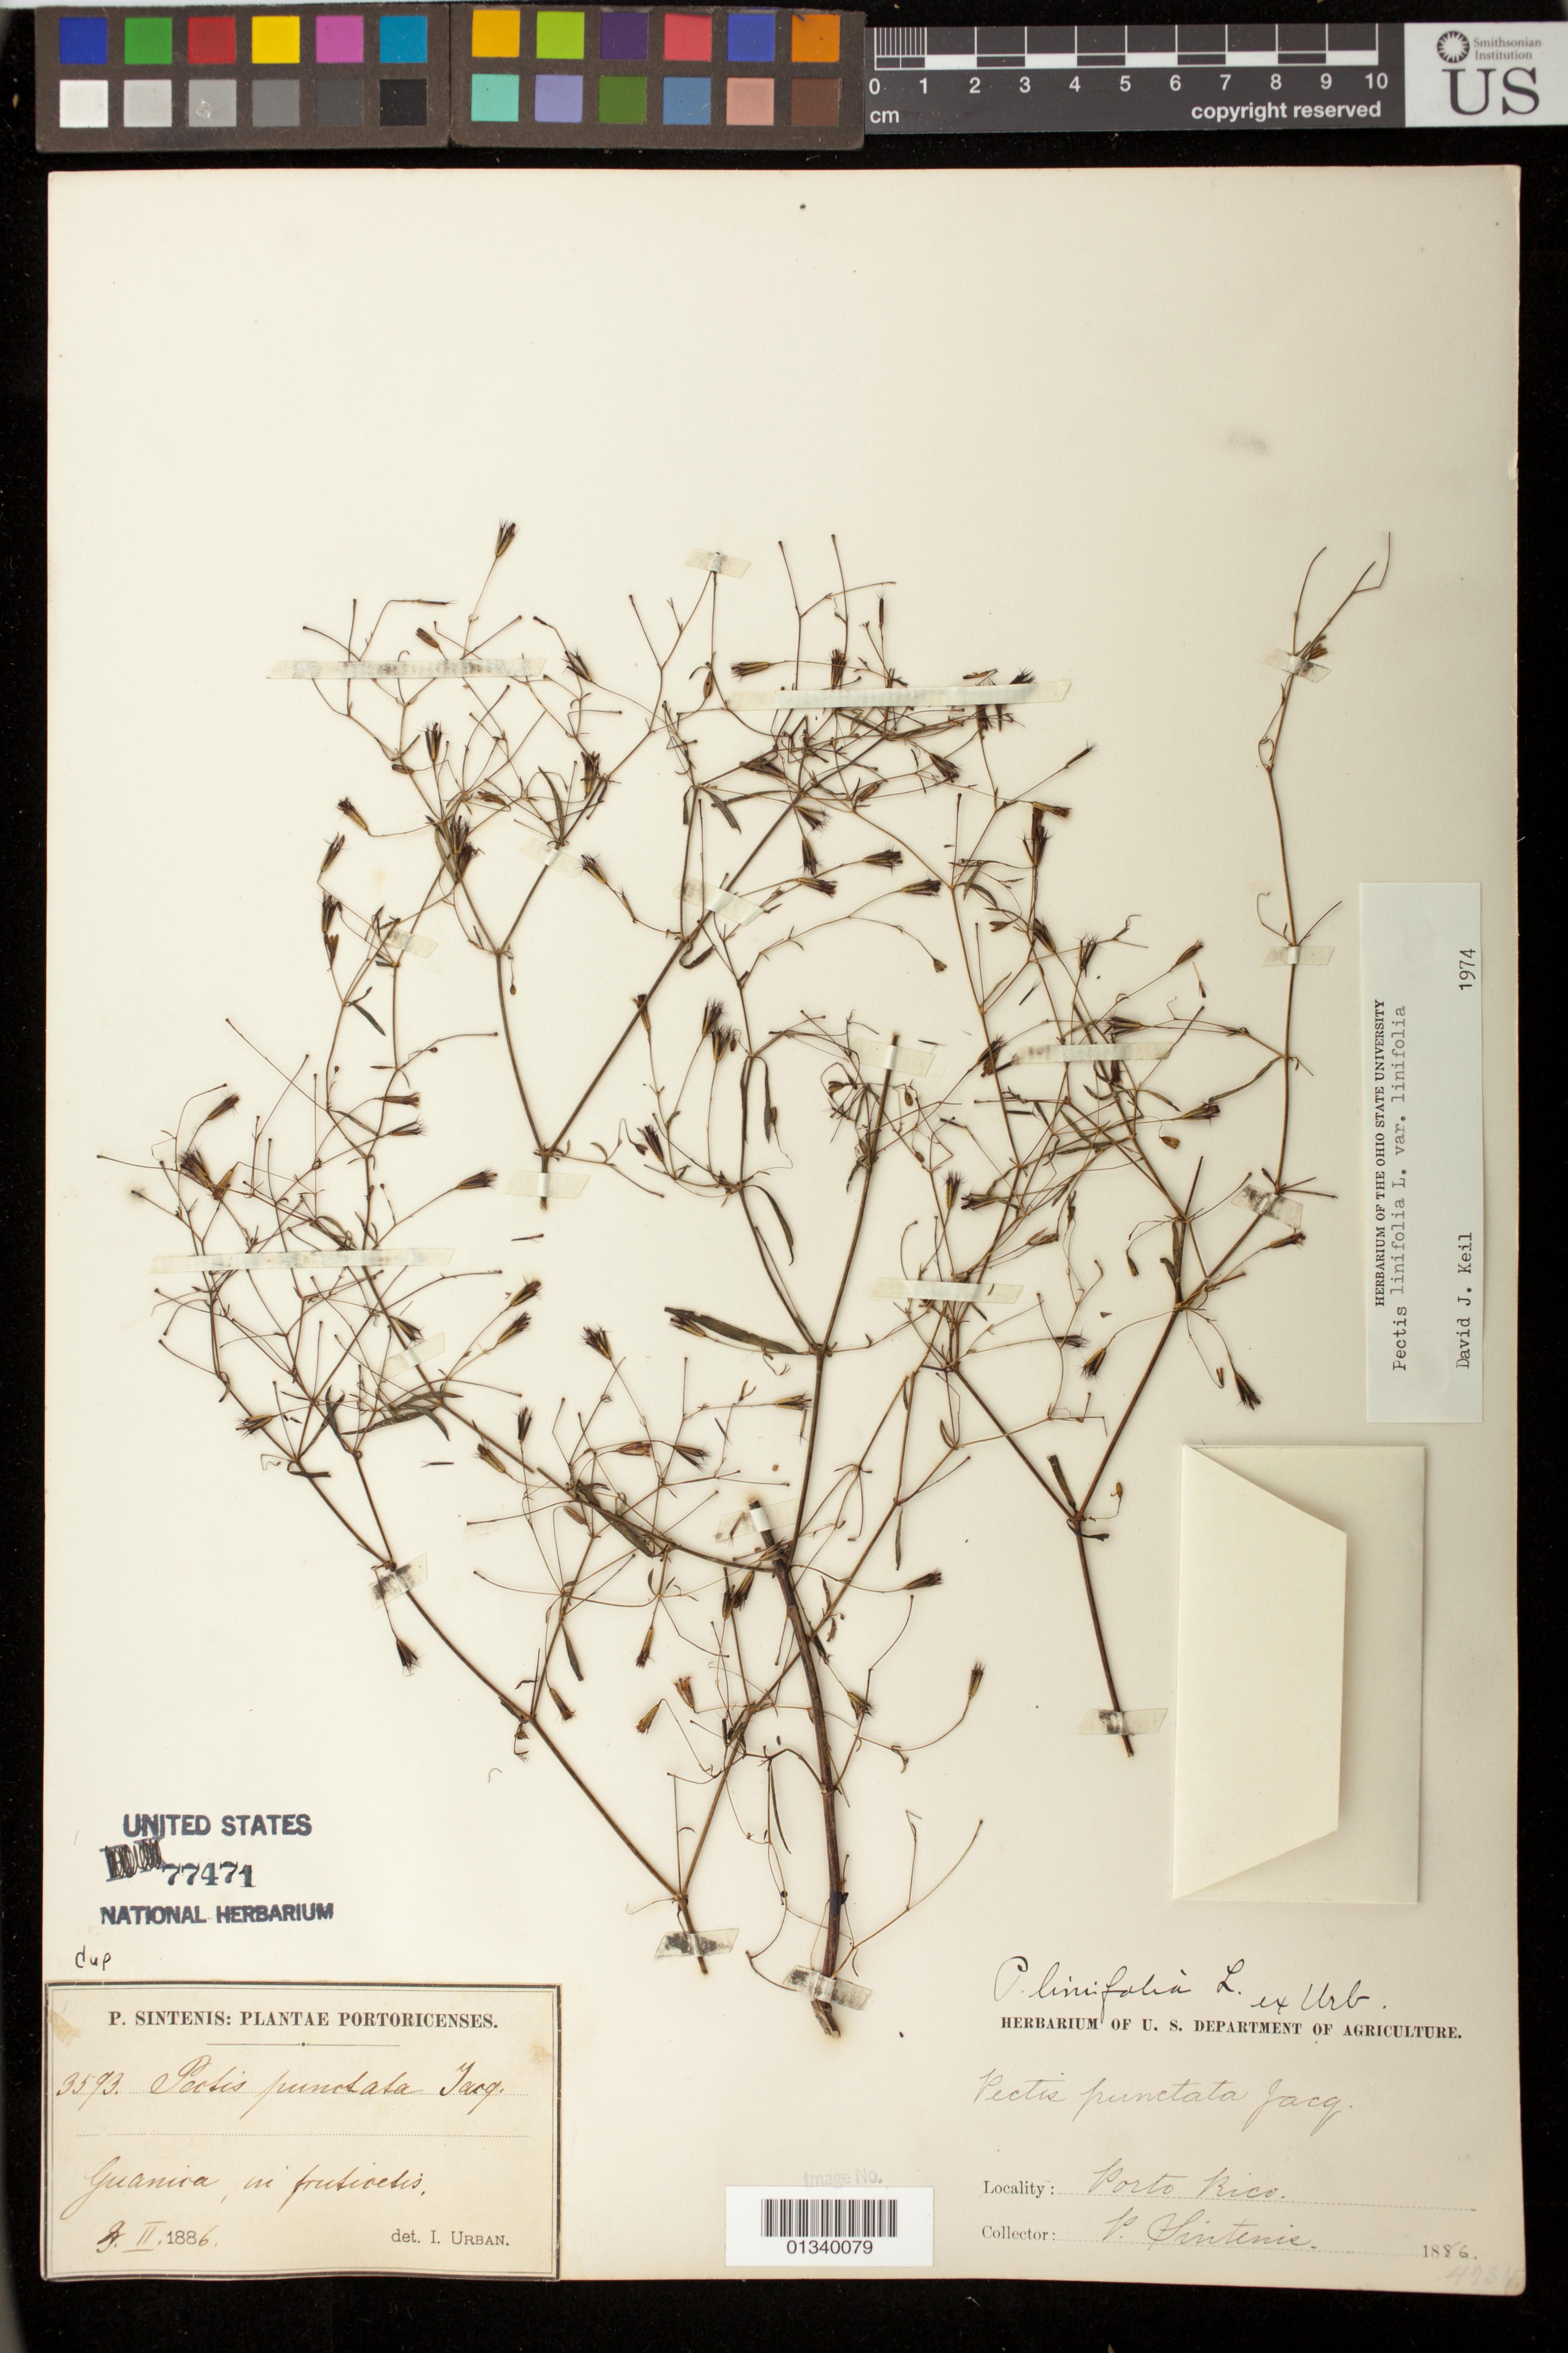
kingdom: Plantae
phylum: Tracheophyta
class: Magnoliopsida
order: Asterales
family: Asteraceae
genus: Pectis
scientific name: Pectis linifolia var. linifolia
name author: L.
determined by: Keil, D. J.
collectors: P. Sintenis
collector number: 3593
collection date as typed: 02 Feb 1886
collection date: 1886-02-02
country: Puerto Rico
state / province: Guánica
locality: Guanica, in fruticetis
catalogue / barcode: US 77471-2